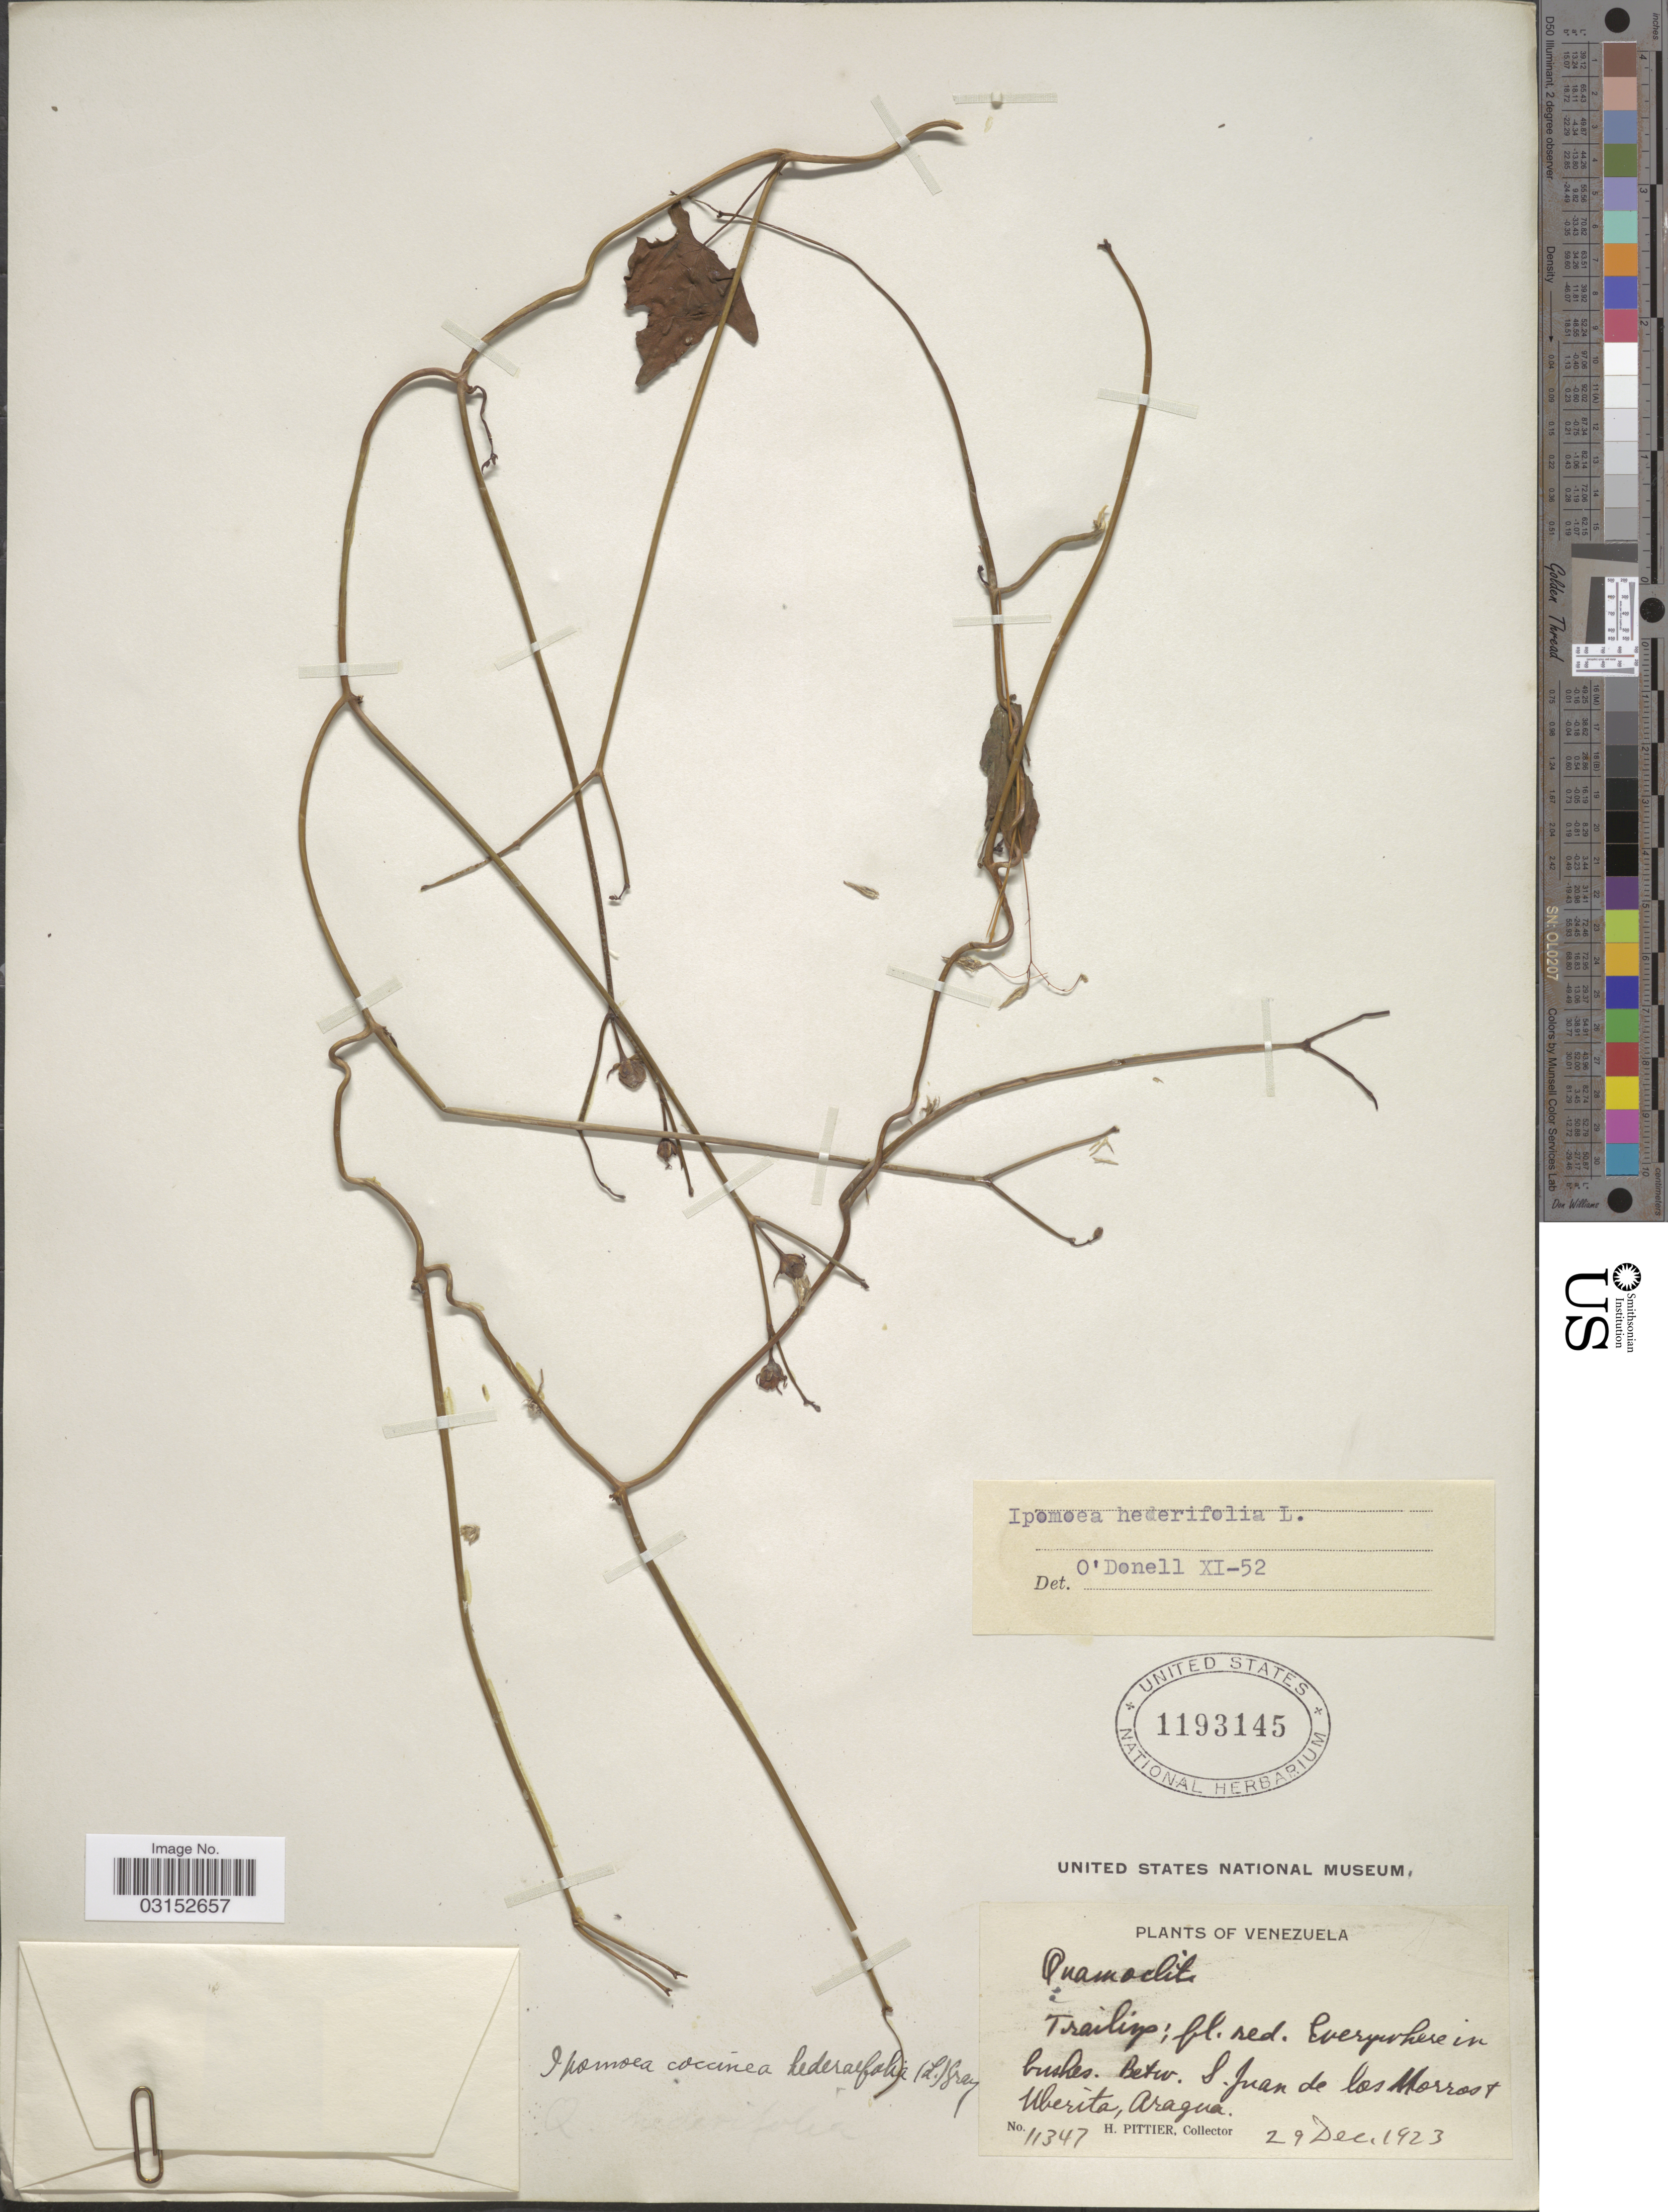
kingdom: Plantae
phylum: Tracheophyta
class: Magnoliopsida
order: Solanales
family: Convolvulaceae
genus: Ipomoea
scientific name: Ipomoea hederifolia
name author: L.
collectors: H. F. Pittier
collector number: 11347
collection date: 1923-12-29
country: Venezuela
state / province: Aragua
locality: Betw. S. Juan de los Morros & Uberita.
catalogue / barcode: US 1193145